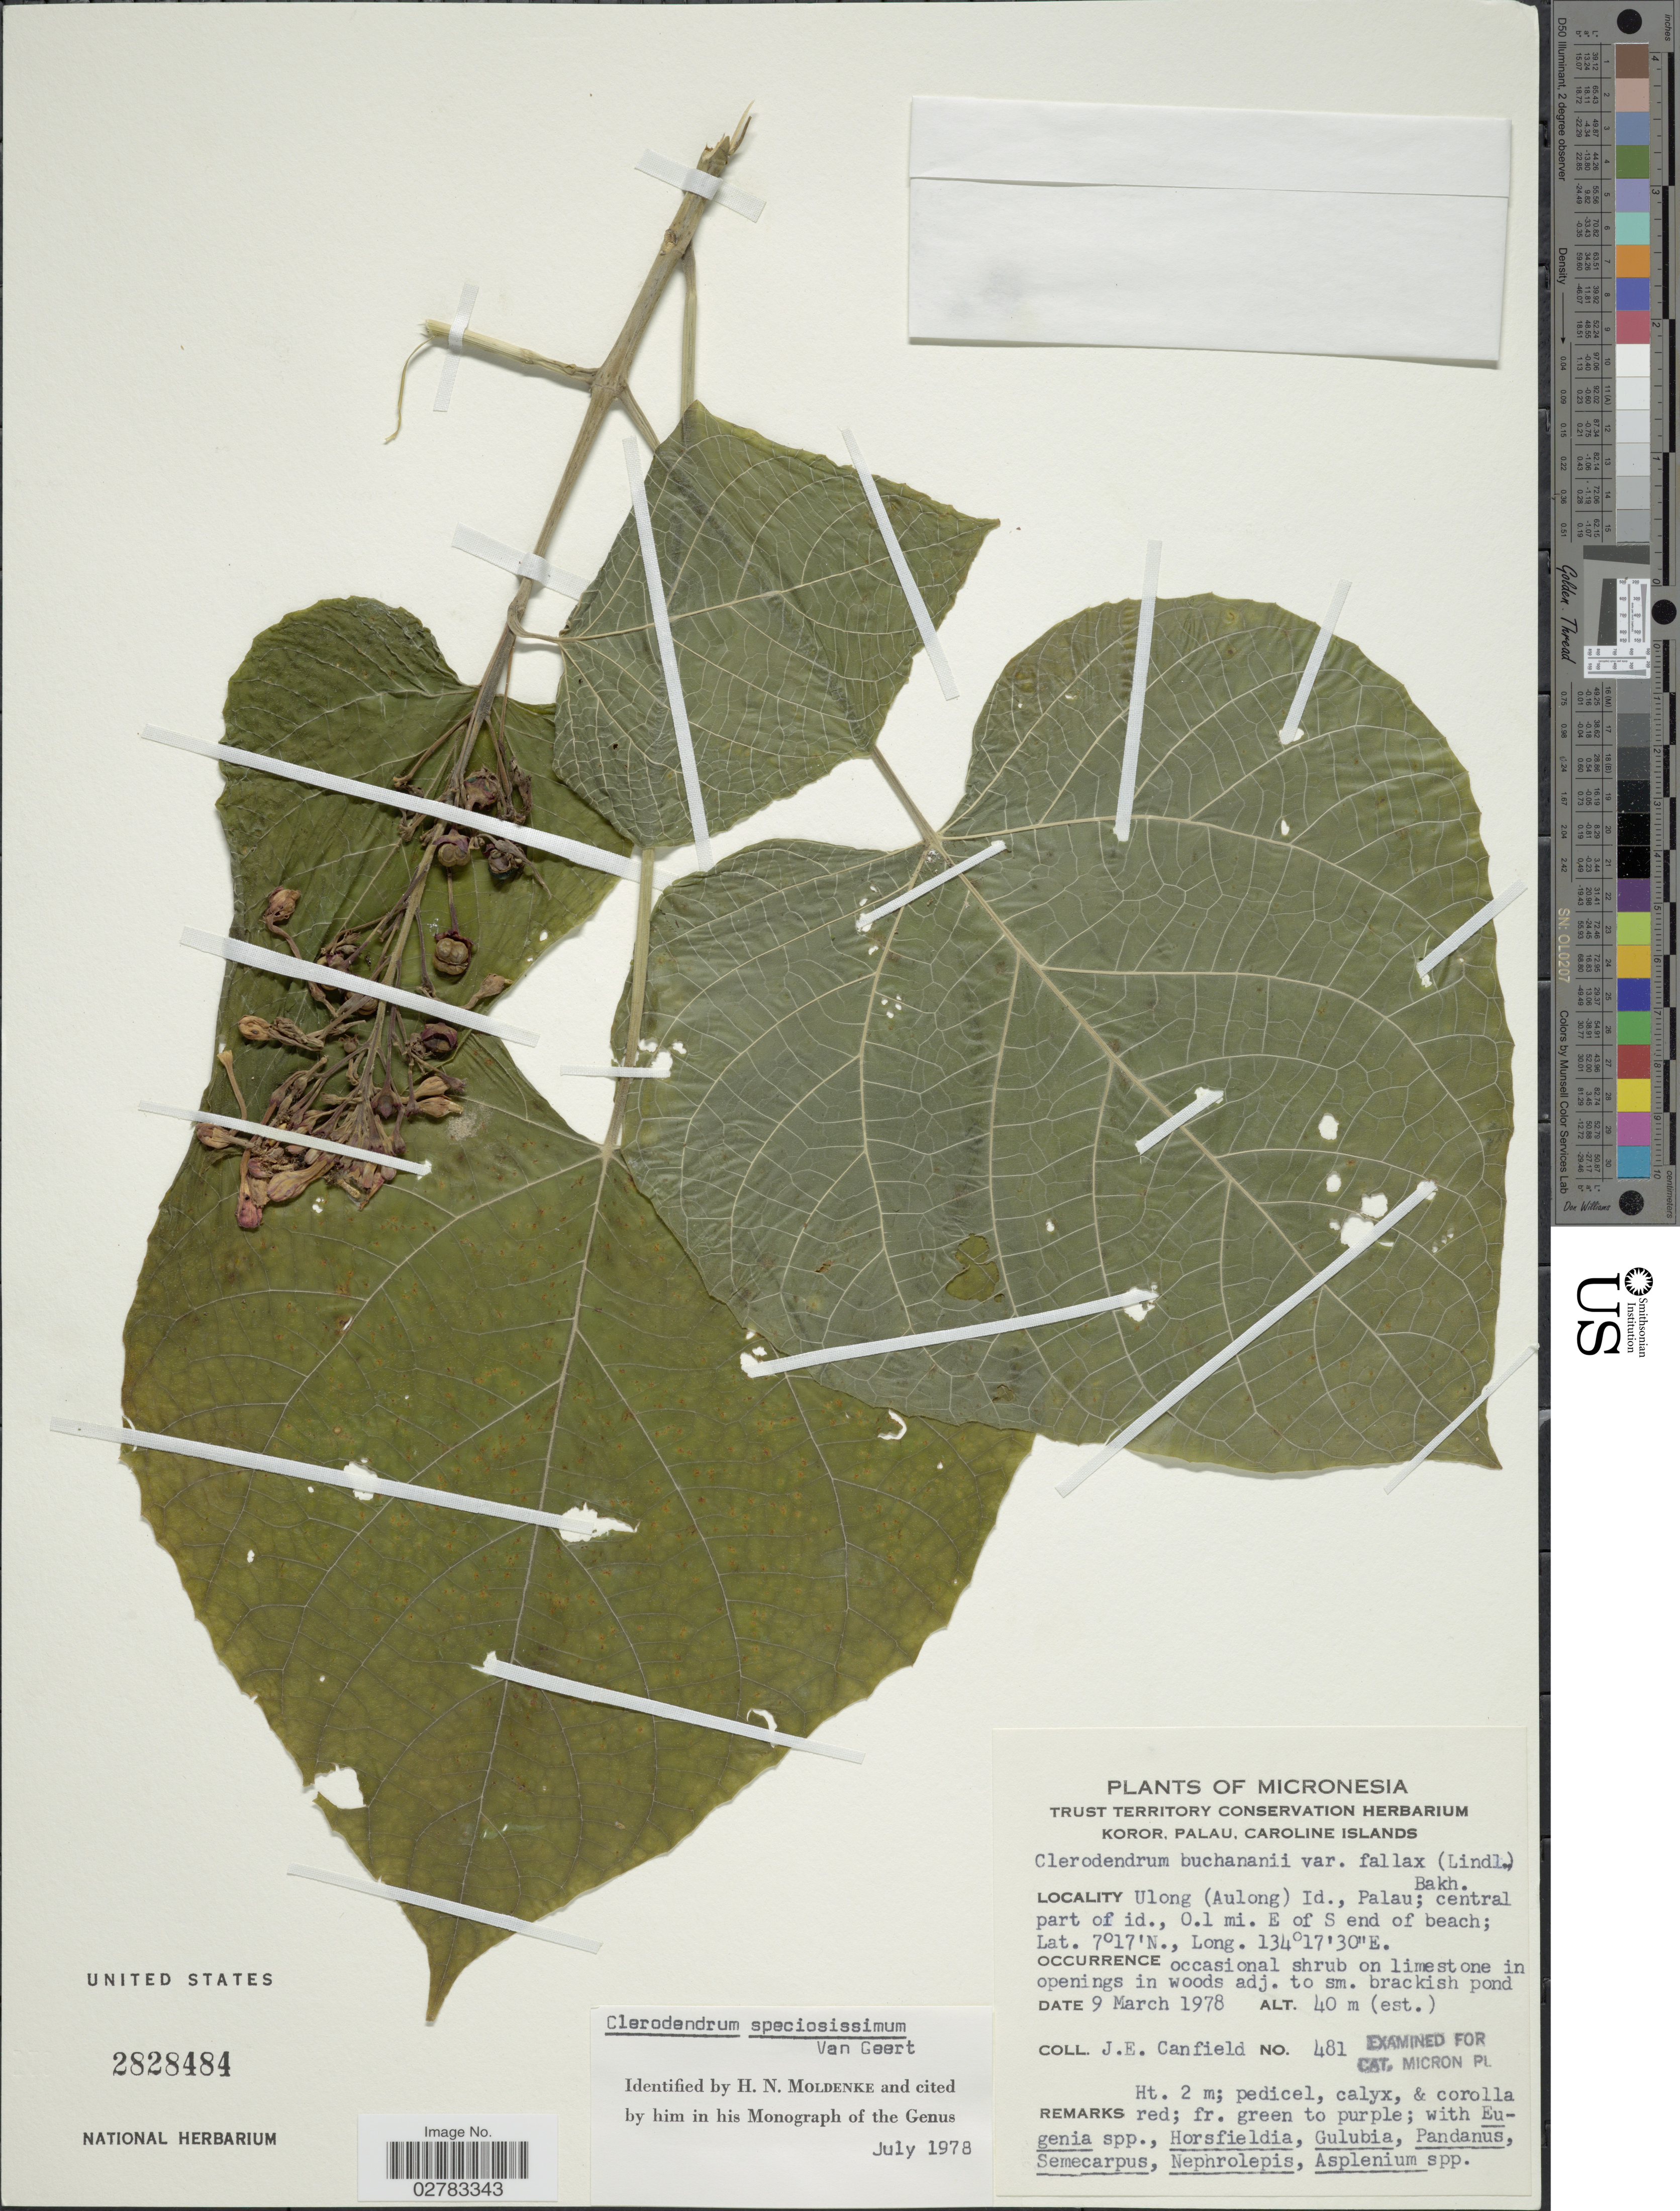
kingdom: Plantae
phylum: Tracheophyta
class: Magnoliopsida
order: Lamiales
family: Lamiaceae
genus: Clerodendrum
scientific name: Clerodendrum speciosissimum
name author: Drapiez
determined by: Wagner, W. L., (BOT), Smithsonian Institution - National Museum of Natural History (UNITED STATES)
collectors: J. E. Canfield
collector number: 481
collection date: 1978-03-09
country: Palau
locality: Micronesia, Ulong (Aulong) Id., Palau; central part of id., 0.1 mi. E of S end of beach.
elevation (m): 40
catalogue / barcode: US 2828484